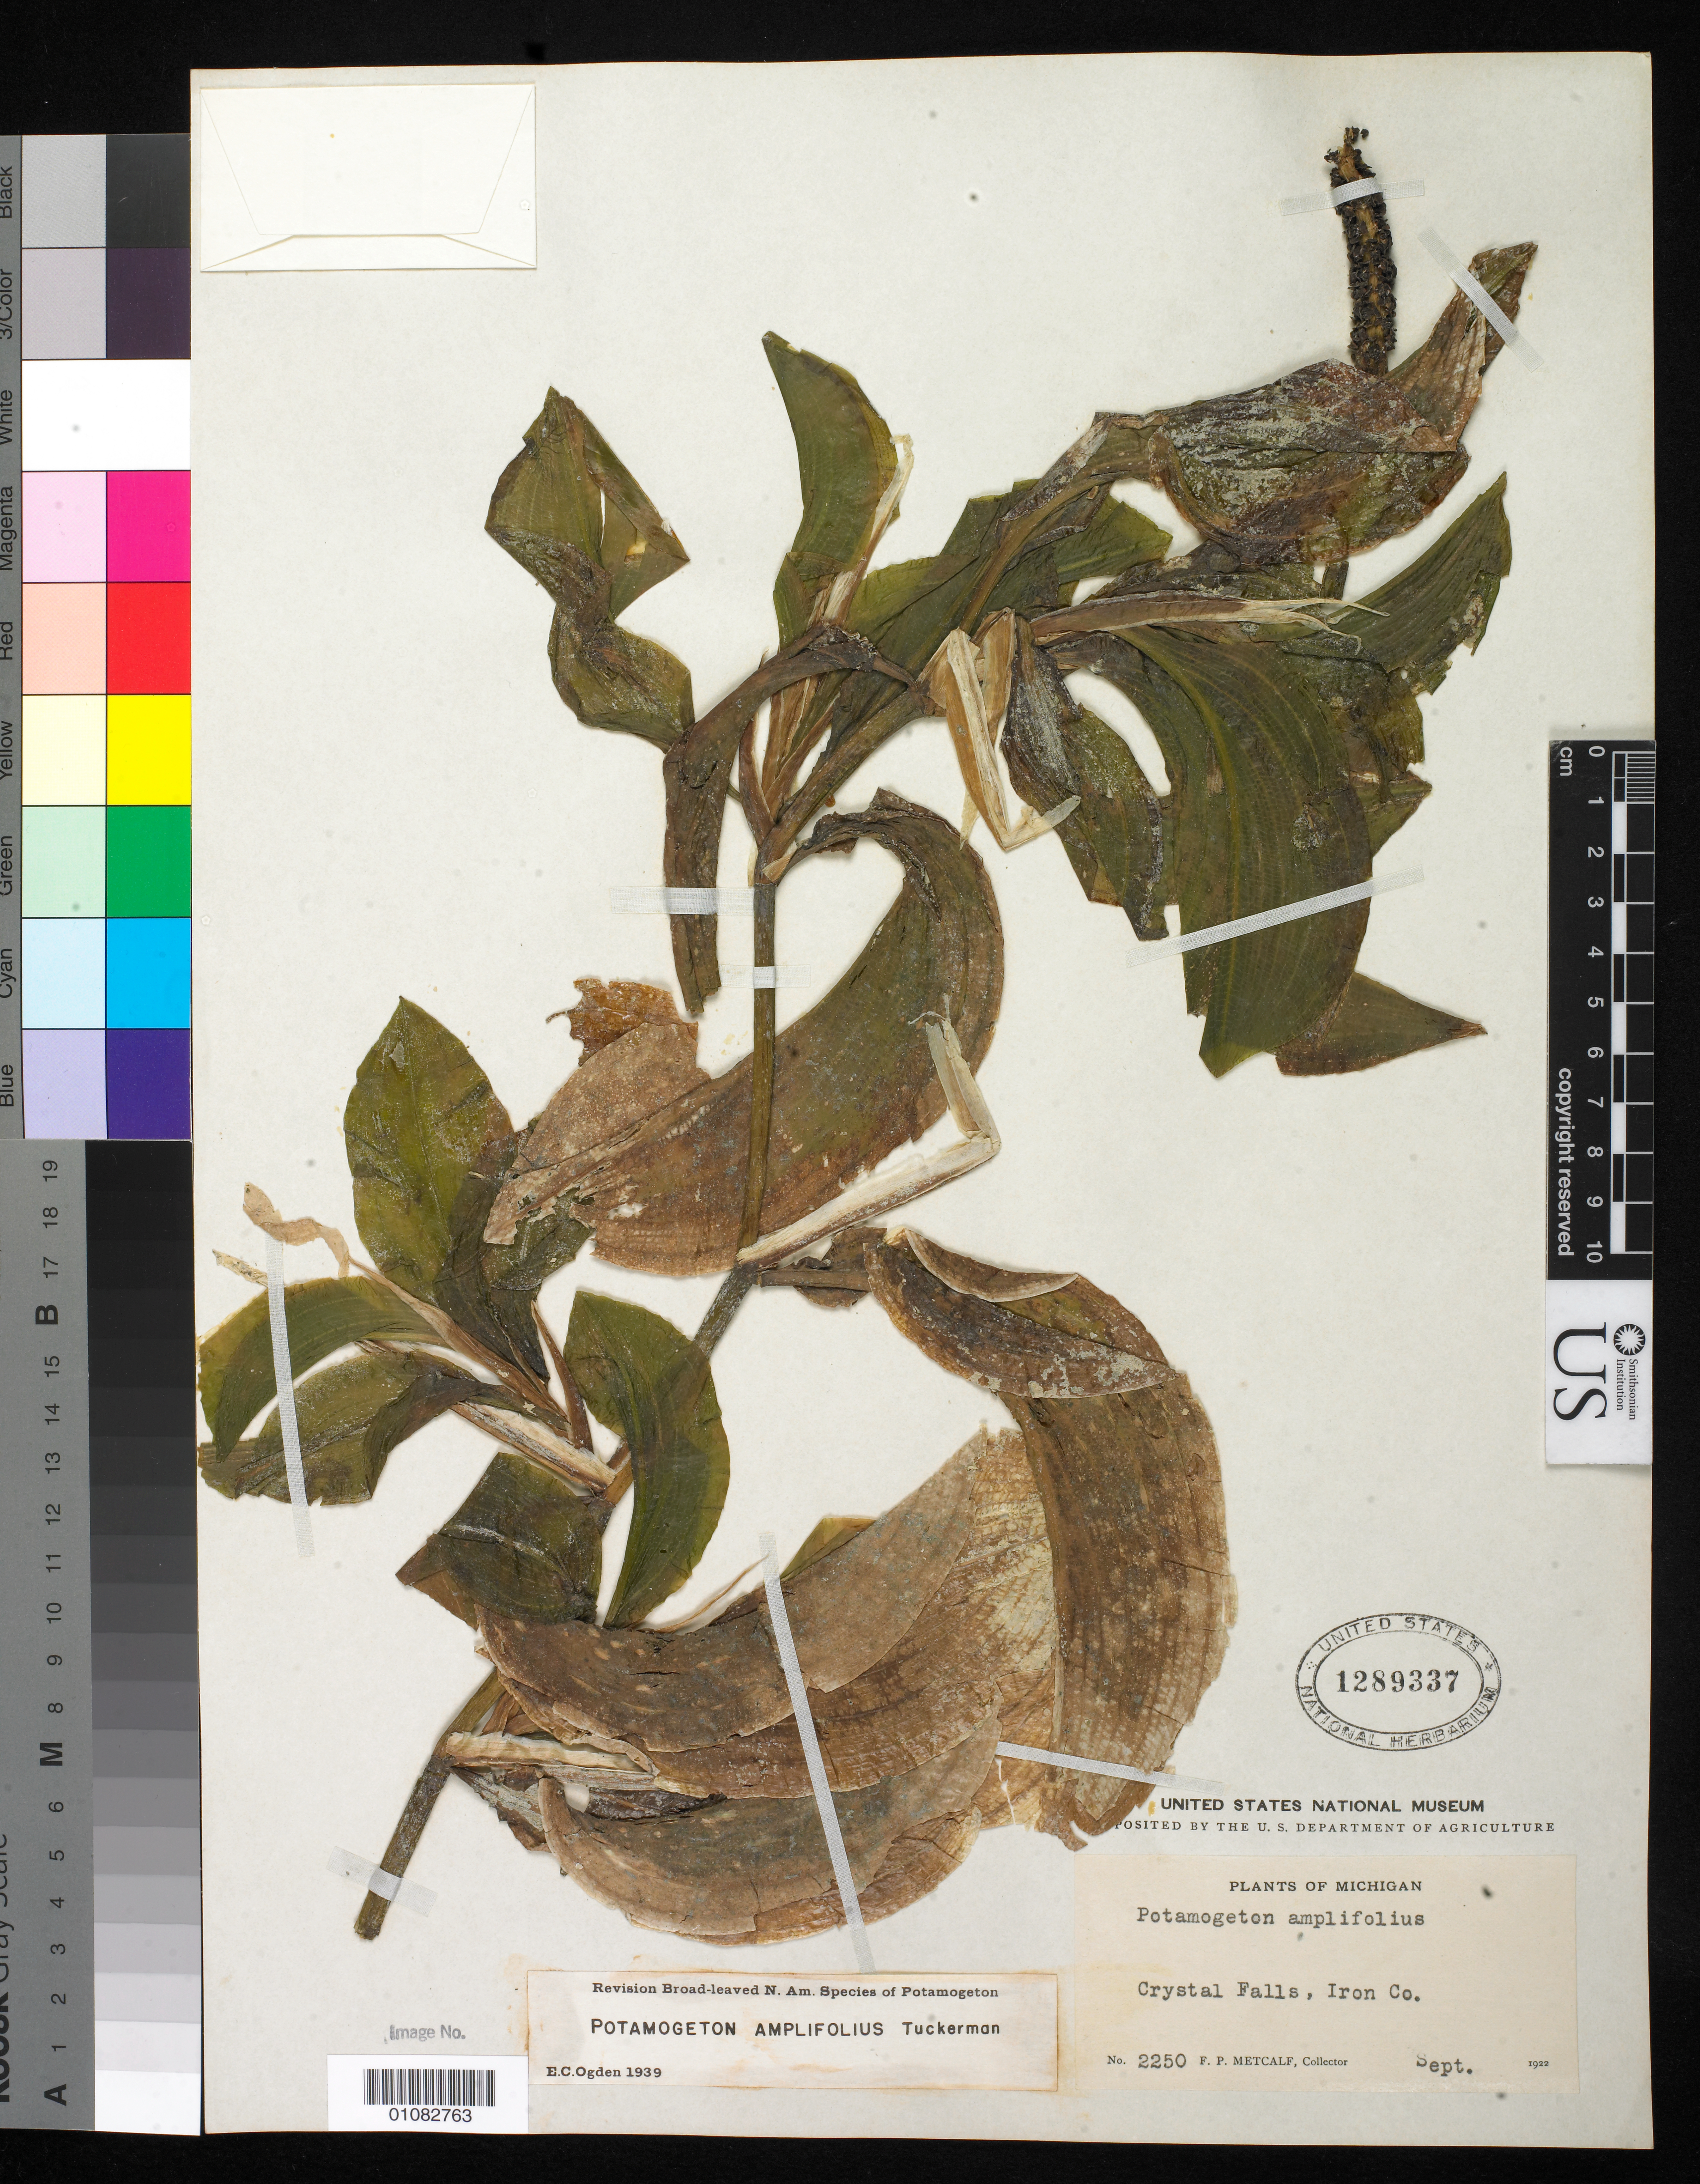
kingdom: Plantae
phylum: Tracheophyta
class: Liliopsida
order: Alismatales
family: Potamogetonaceae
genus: Potamogeton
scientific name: Potamogeton amplifolius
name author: Tuckerm.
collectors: F. P. Metcalf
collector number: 2250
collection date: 1922-09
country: United States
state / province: Michigan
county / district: Iron County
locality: Crystal Falls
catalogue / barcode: US 1289337